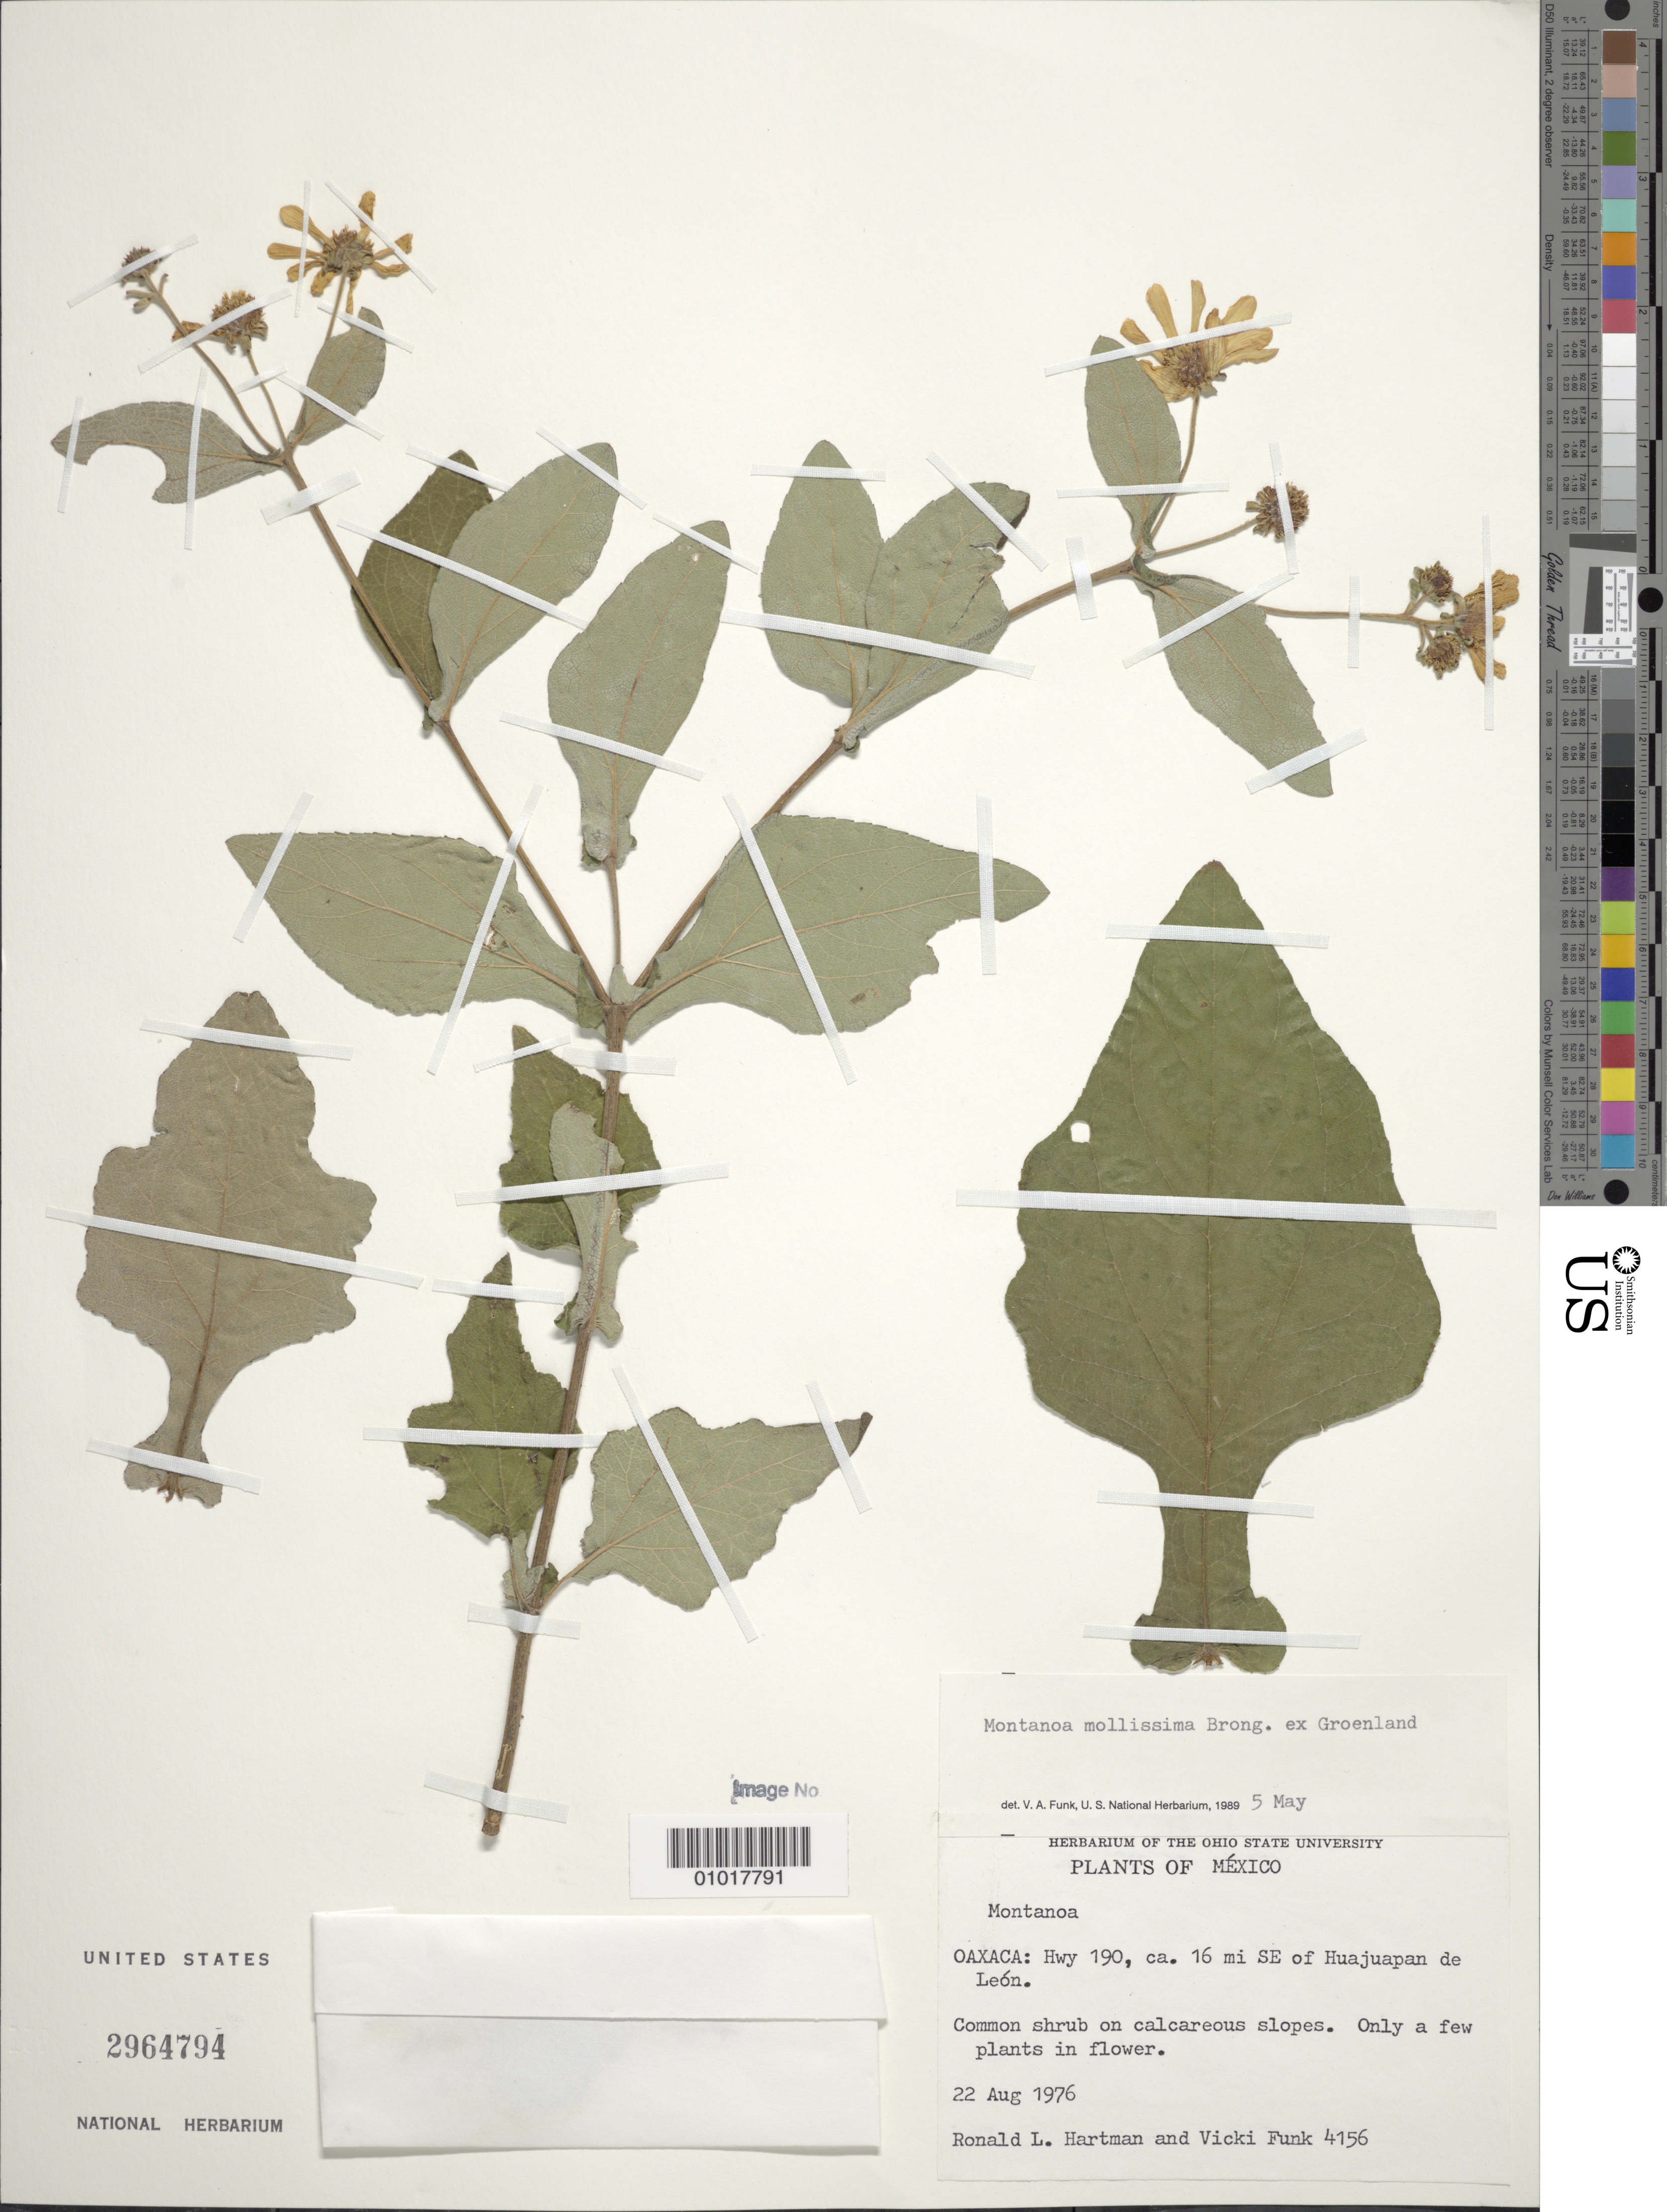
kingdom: Plantae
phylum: Tracheophyta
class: Magnoliopsida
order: Asterales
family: Asteraceae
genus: Montanoa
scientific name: Montanoa mollissima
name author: Brongn. ex Groenland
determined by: Funk, Vicki A., (BOT), Smithsonian Institution - National Museum of Natural History (UNITED STATES)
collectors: Hartman, -- & V. Funk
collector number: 4156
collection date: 1976-08-22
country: Mexico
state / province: Oaxaca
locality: Hwy 190, ca. 16 mi SE of Huajuapan de León.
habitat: Calcareous slopes.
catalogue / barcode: US 2964794